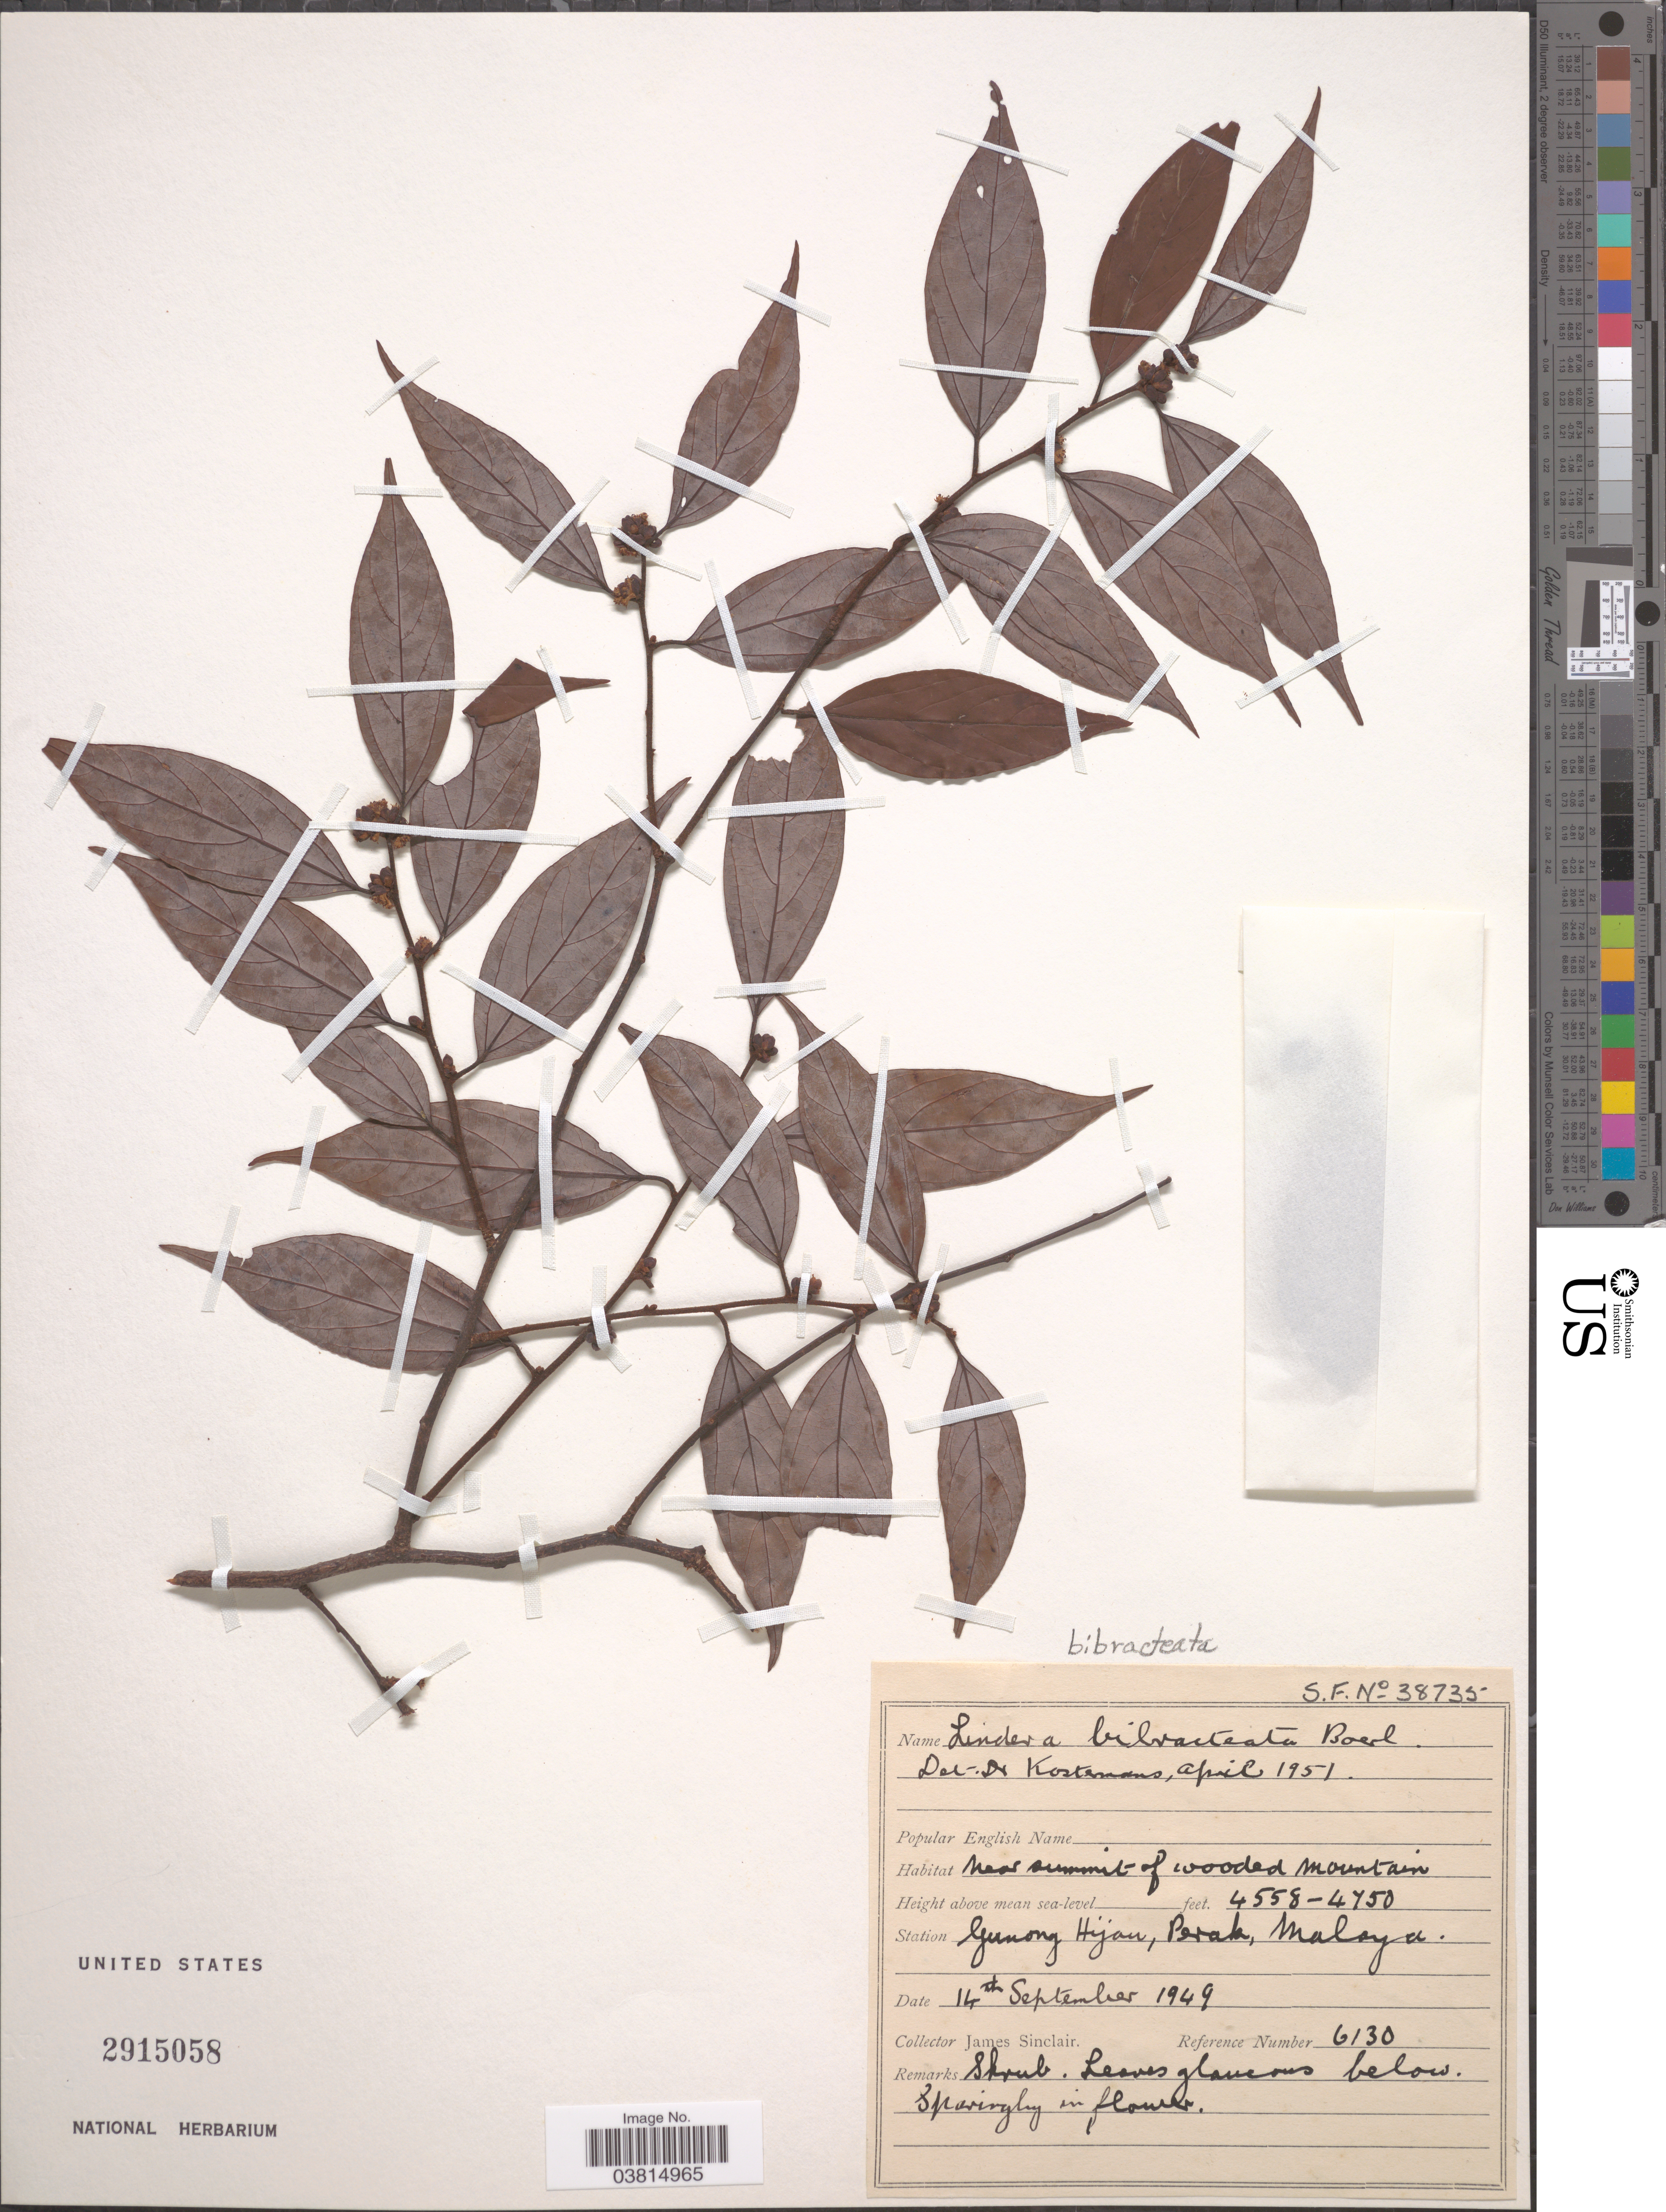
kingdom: Plantae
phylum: Tracheophyta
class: Magnoliopsida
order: Laurales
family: Lauraceae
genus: Lindera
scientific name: Lindera bibracteata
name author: Boerl.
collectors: J. Sinclair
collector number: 6130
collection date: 1949-09-14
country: Malaysia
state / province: Perak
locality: Station Gunong Hijau.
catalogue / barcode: US 2915058